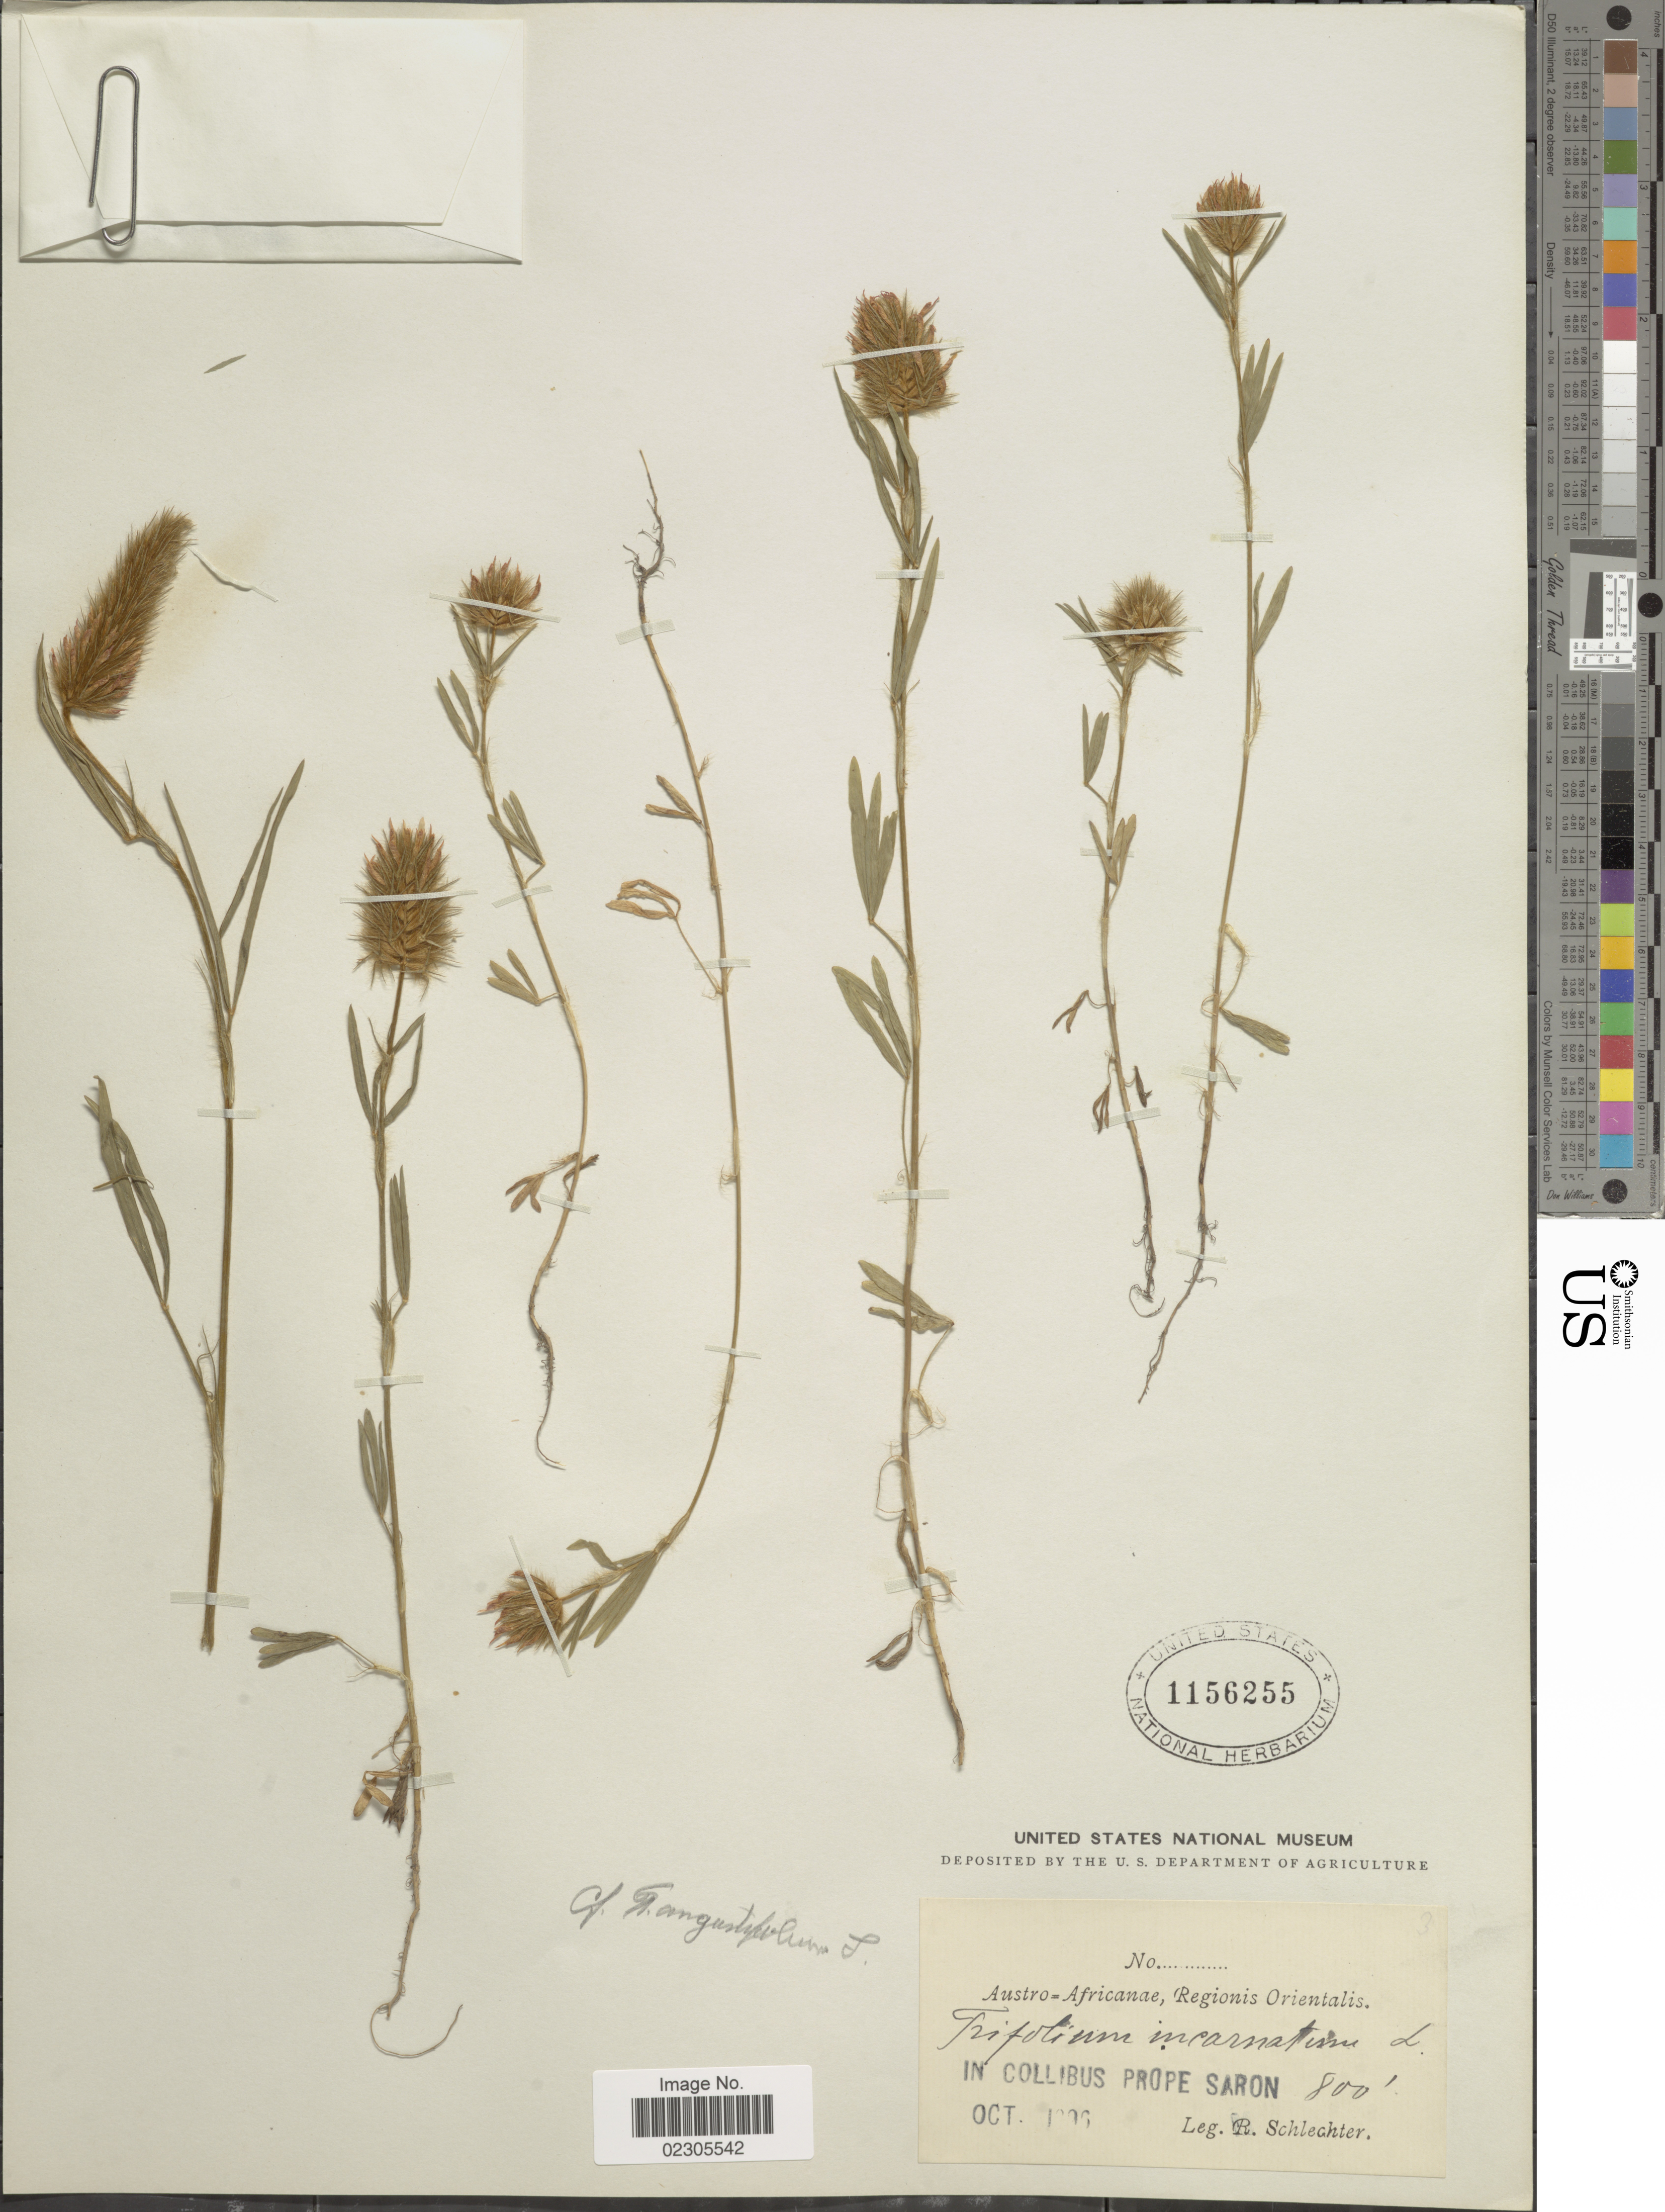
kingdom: Plantae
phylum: Tracheophyta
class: Magnoliopsida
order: Fabales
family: Fabaceae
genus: Trifolium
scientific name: Trifolium angustifolium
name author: L.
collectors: F. R. R. Schlechter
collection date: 1896-10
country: South Africa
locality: Regionis orientalis, in collibus prope Saron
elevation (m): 244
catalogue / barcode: US 1156255